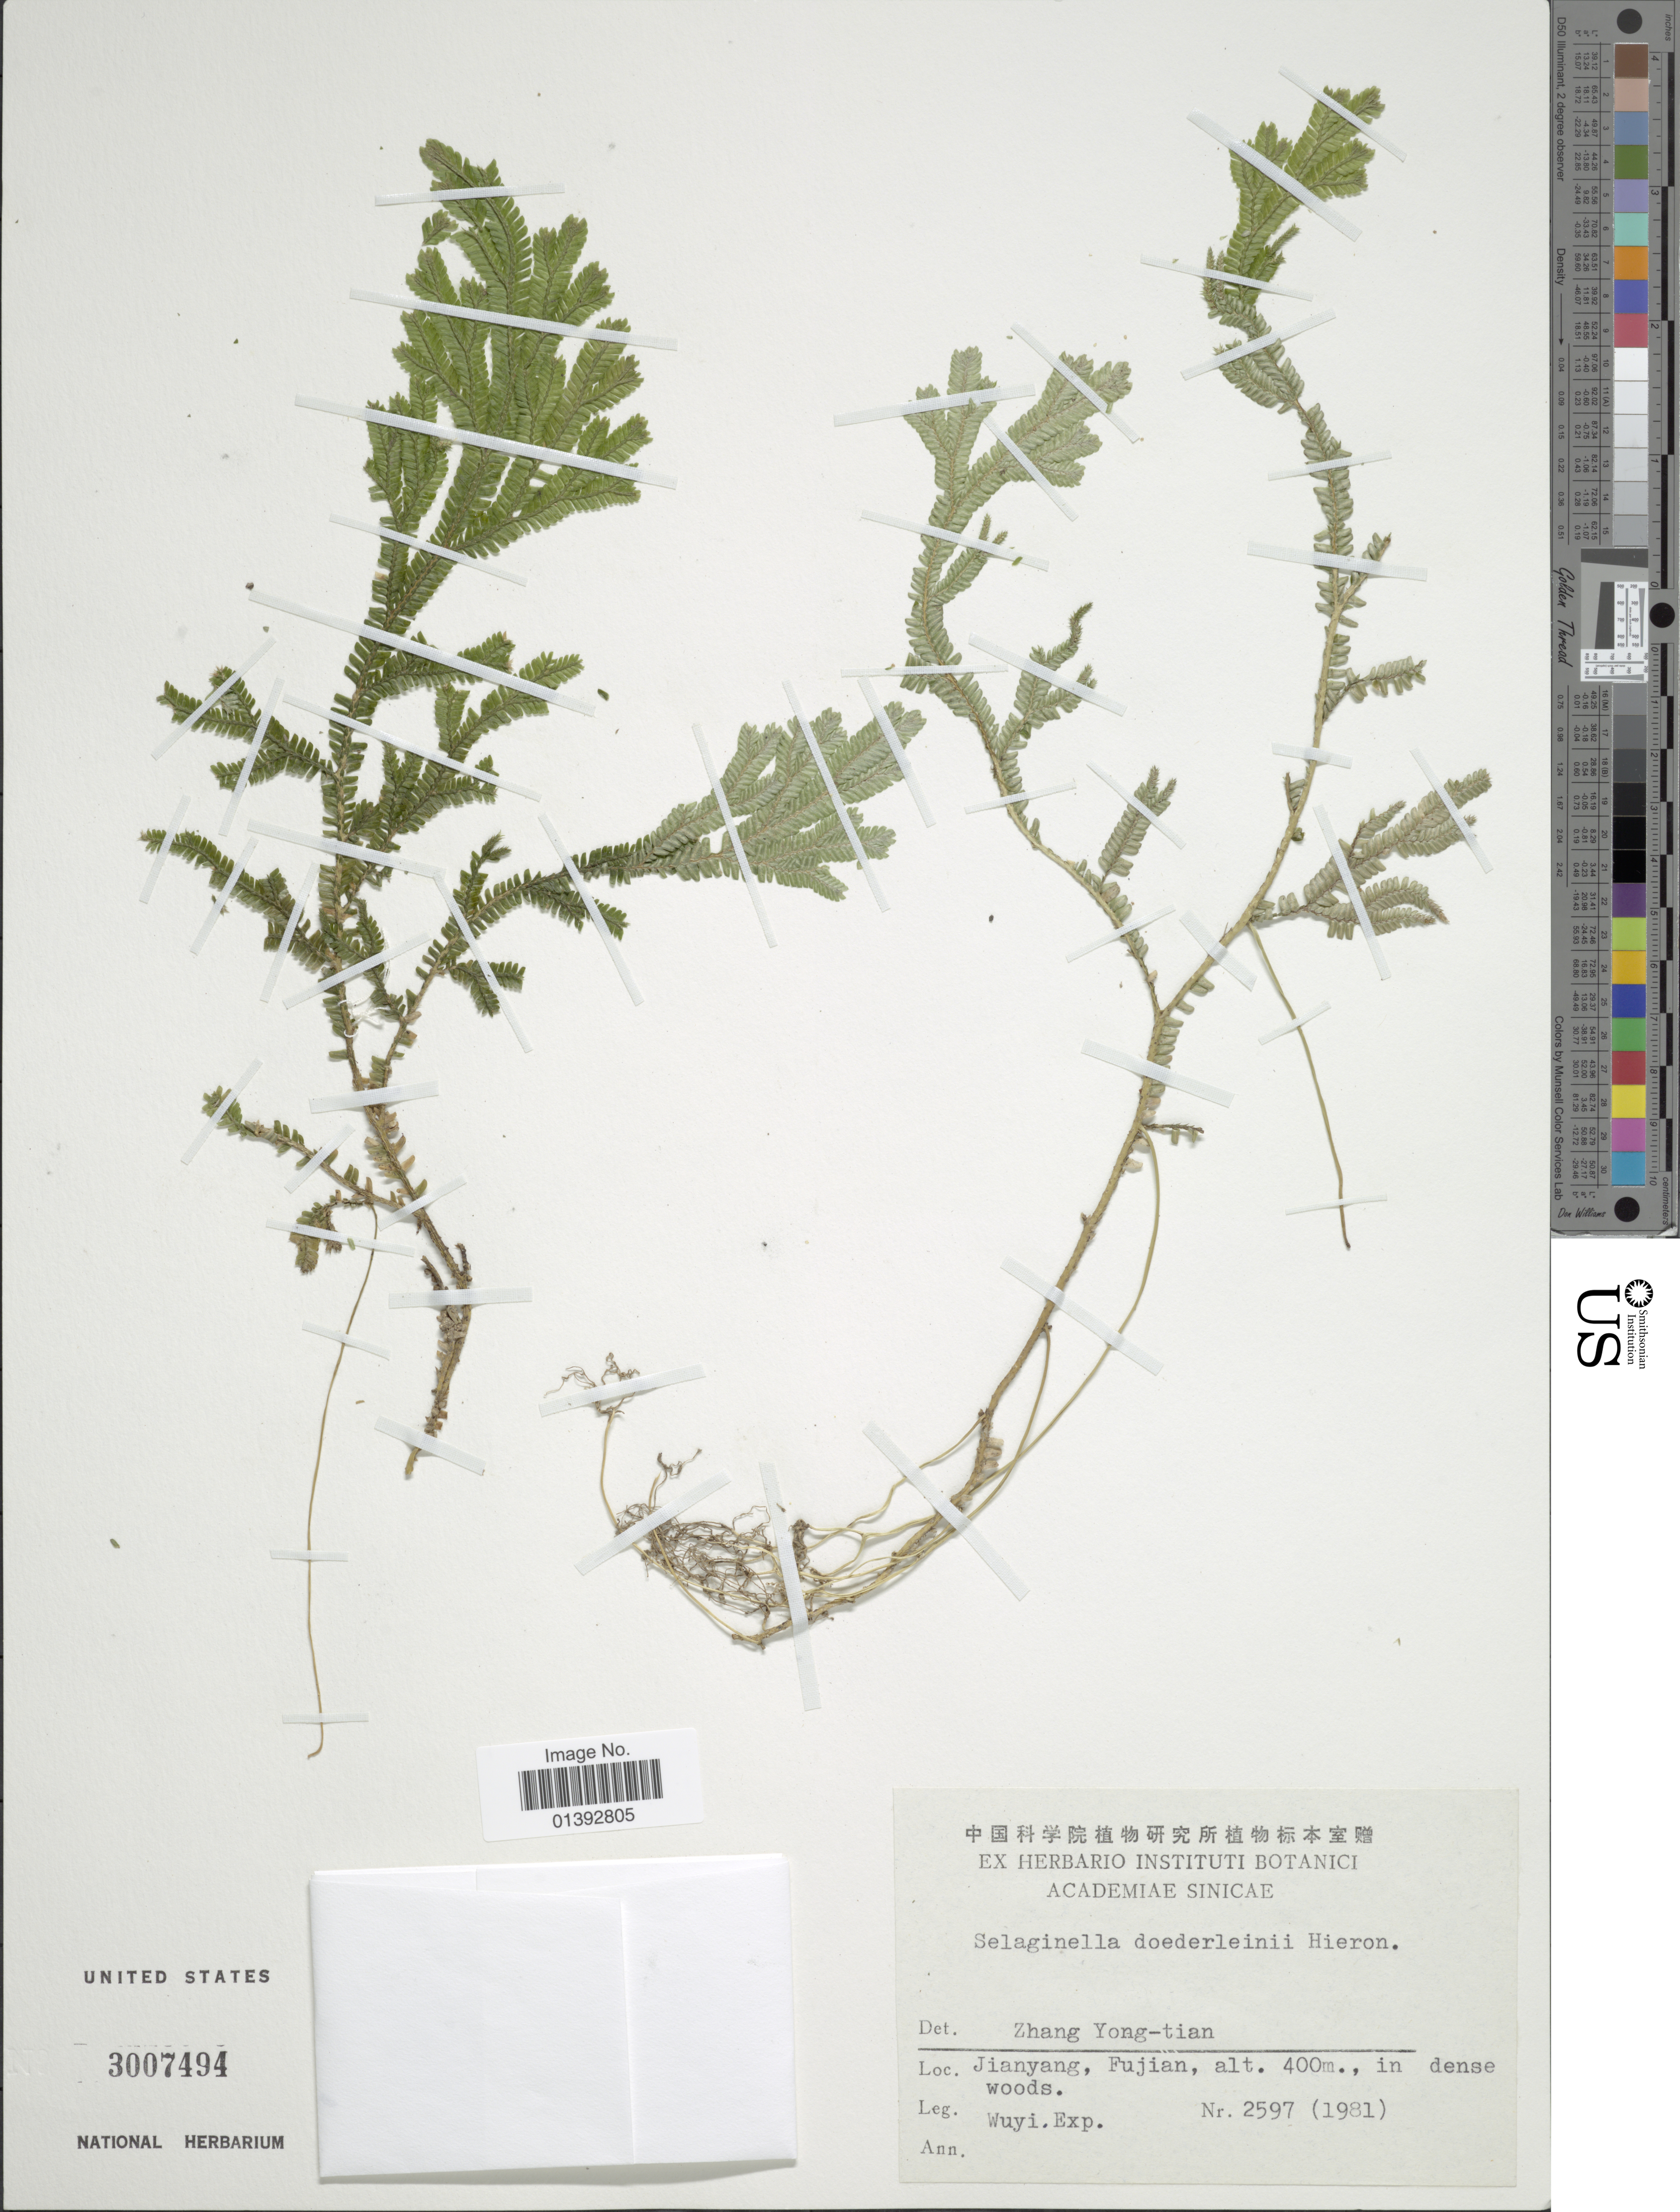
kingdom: Plantae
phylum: Tracheophyta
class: Lycopodiopsida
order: Selaginellales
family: Selaginellaceae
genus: Selaginella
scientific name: Selaginella doederleinii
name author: Hieron.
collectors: Wuyi Expedition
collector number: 2597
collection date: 1981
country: China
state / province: Fujian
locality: Jianyang, Fujian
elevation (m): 400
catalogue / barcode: US 3007494